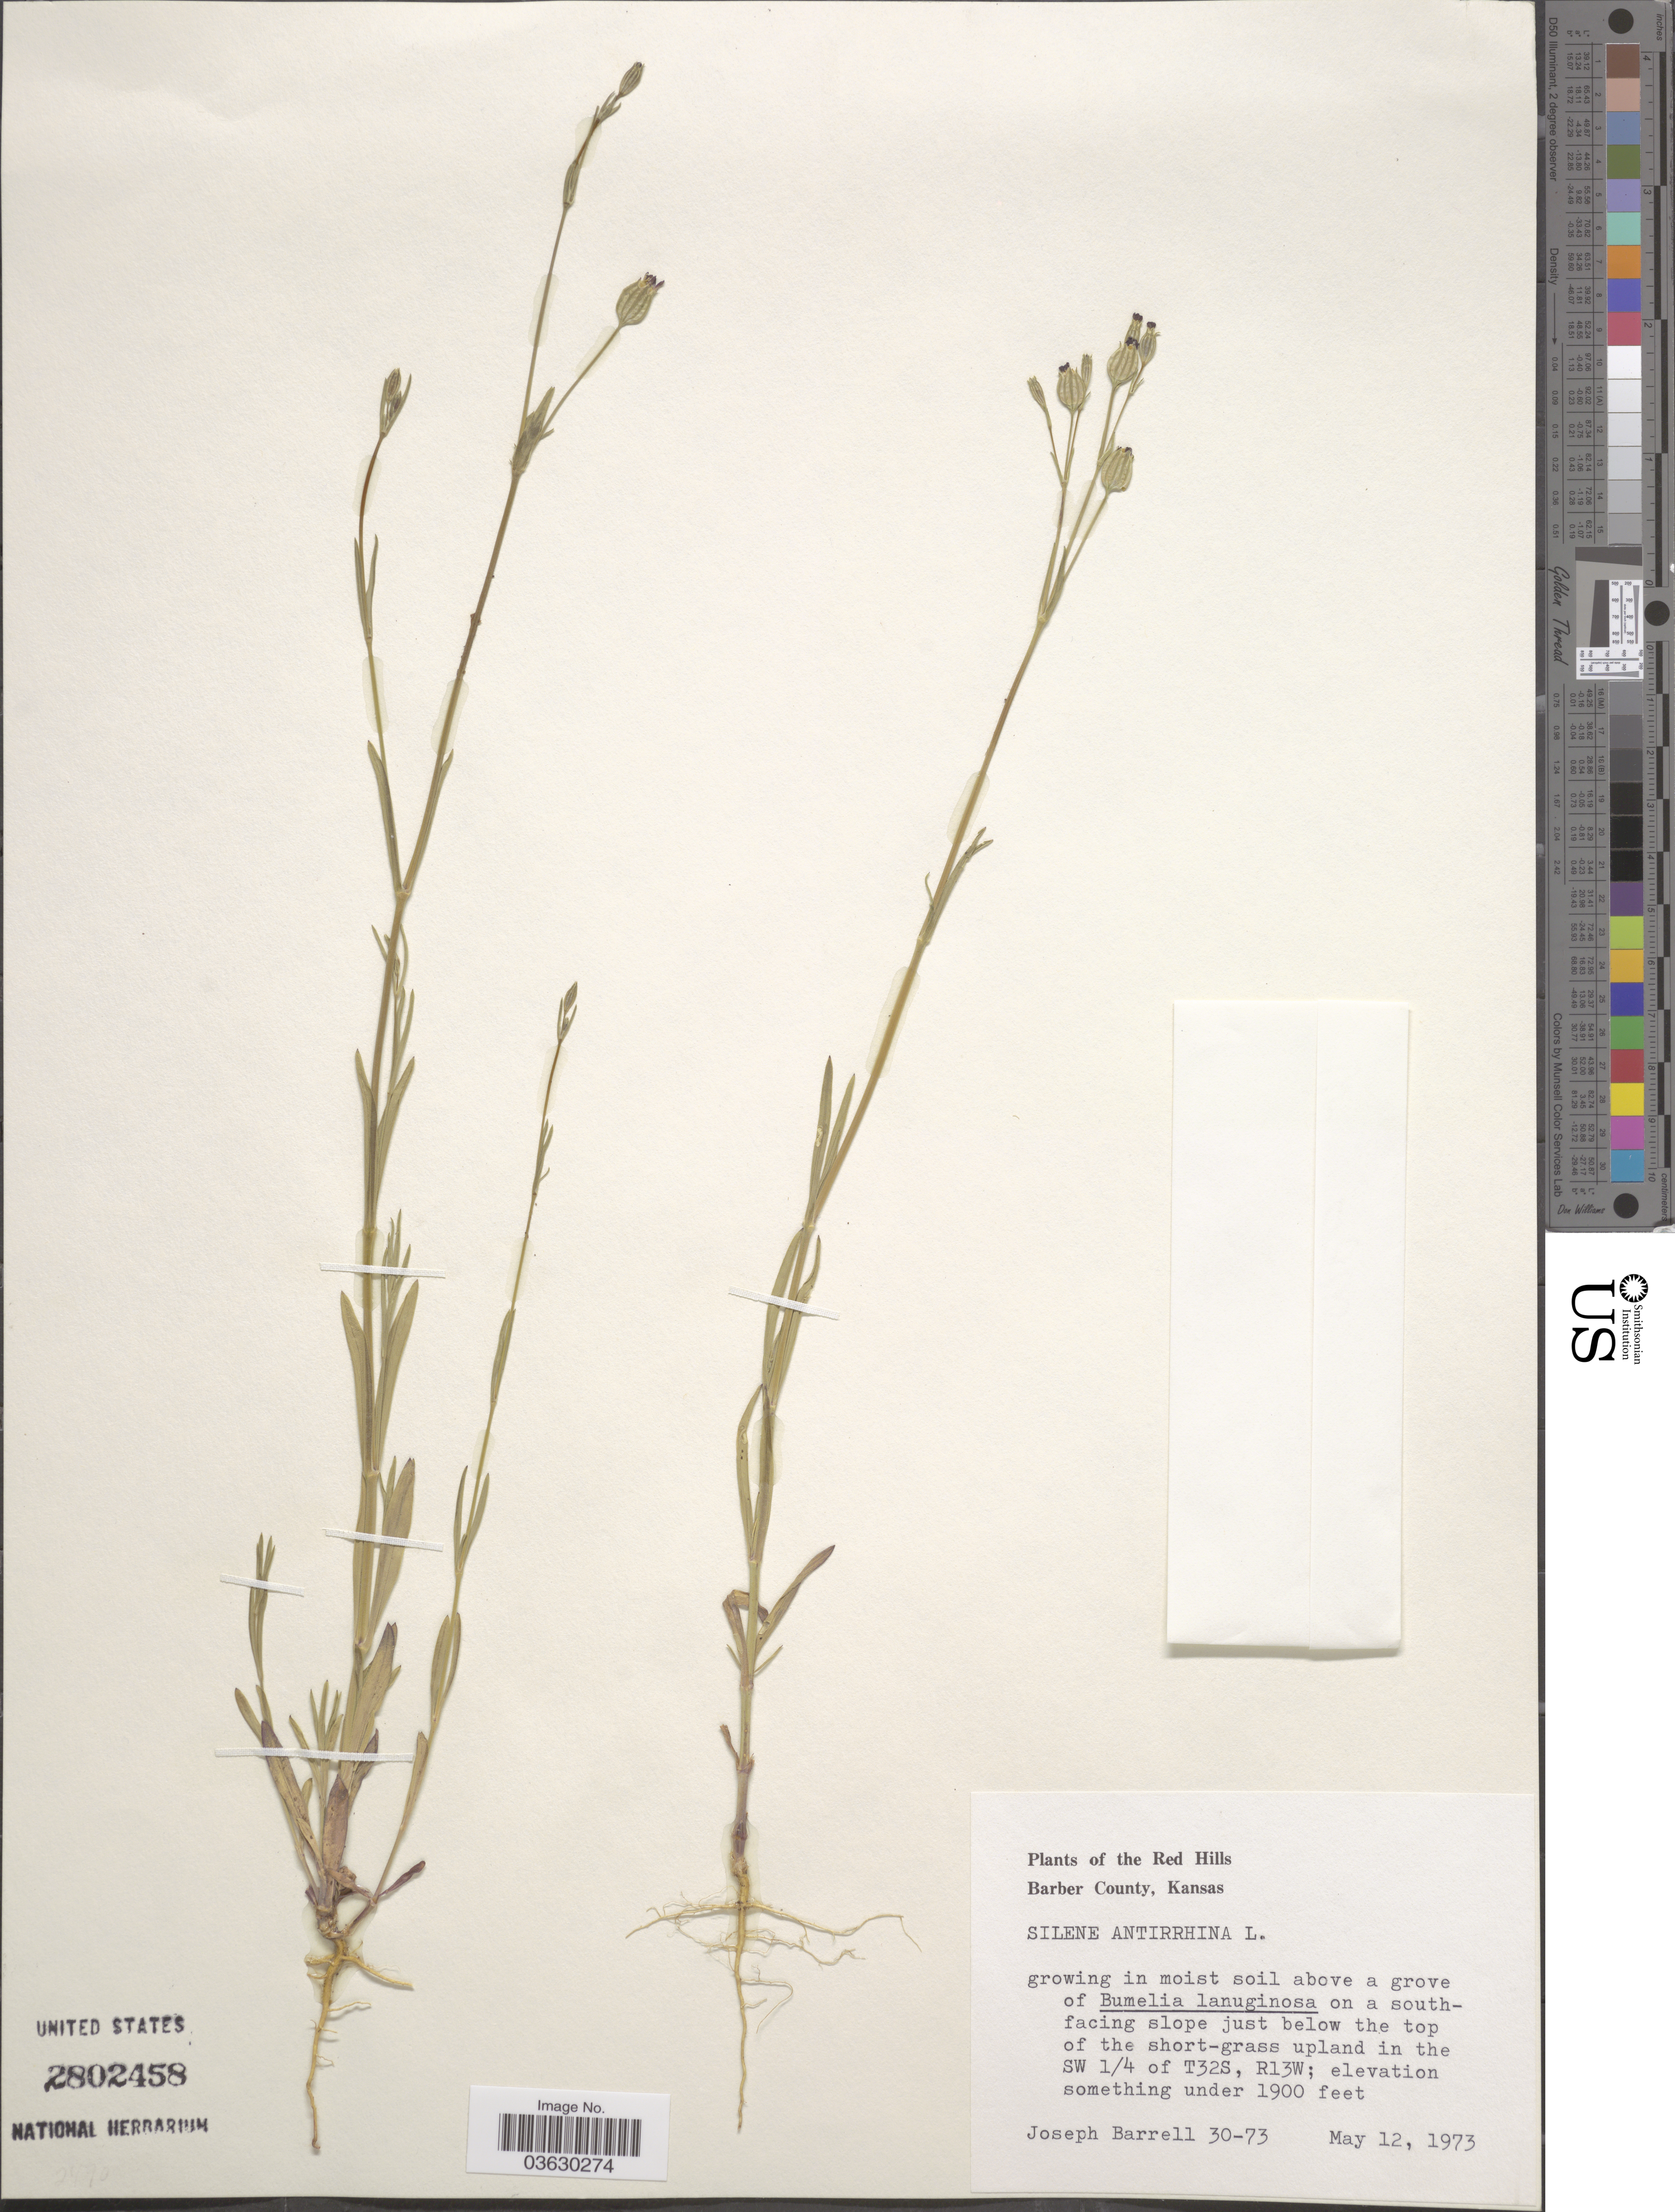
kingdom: Plantae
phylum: Tracheophyta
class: Magnoliopsida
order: Caryophyllales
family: Caryophyllaceae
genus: Silene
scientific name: Silene antirrhina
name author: L.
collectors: J. Barrell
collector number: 30-73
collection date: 1973-05-12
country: United States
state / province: Kansas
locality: The Red Hills. Barber County. Southfacing slope just below the top of the short-grass upland in the SW ¼ of T32S, R13W.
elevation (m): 579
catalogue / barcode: US 2802458